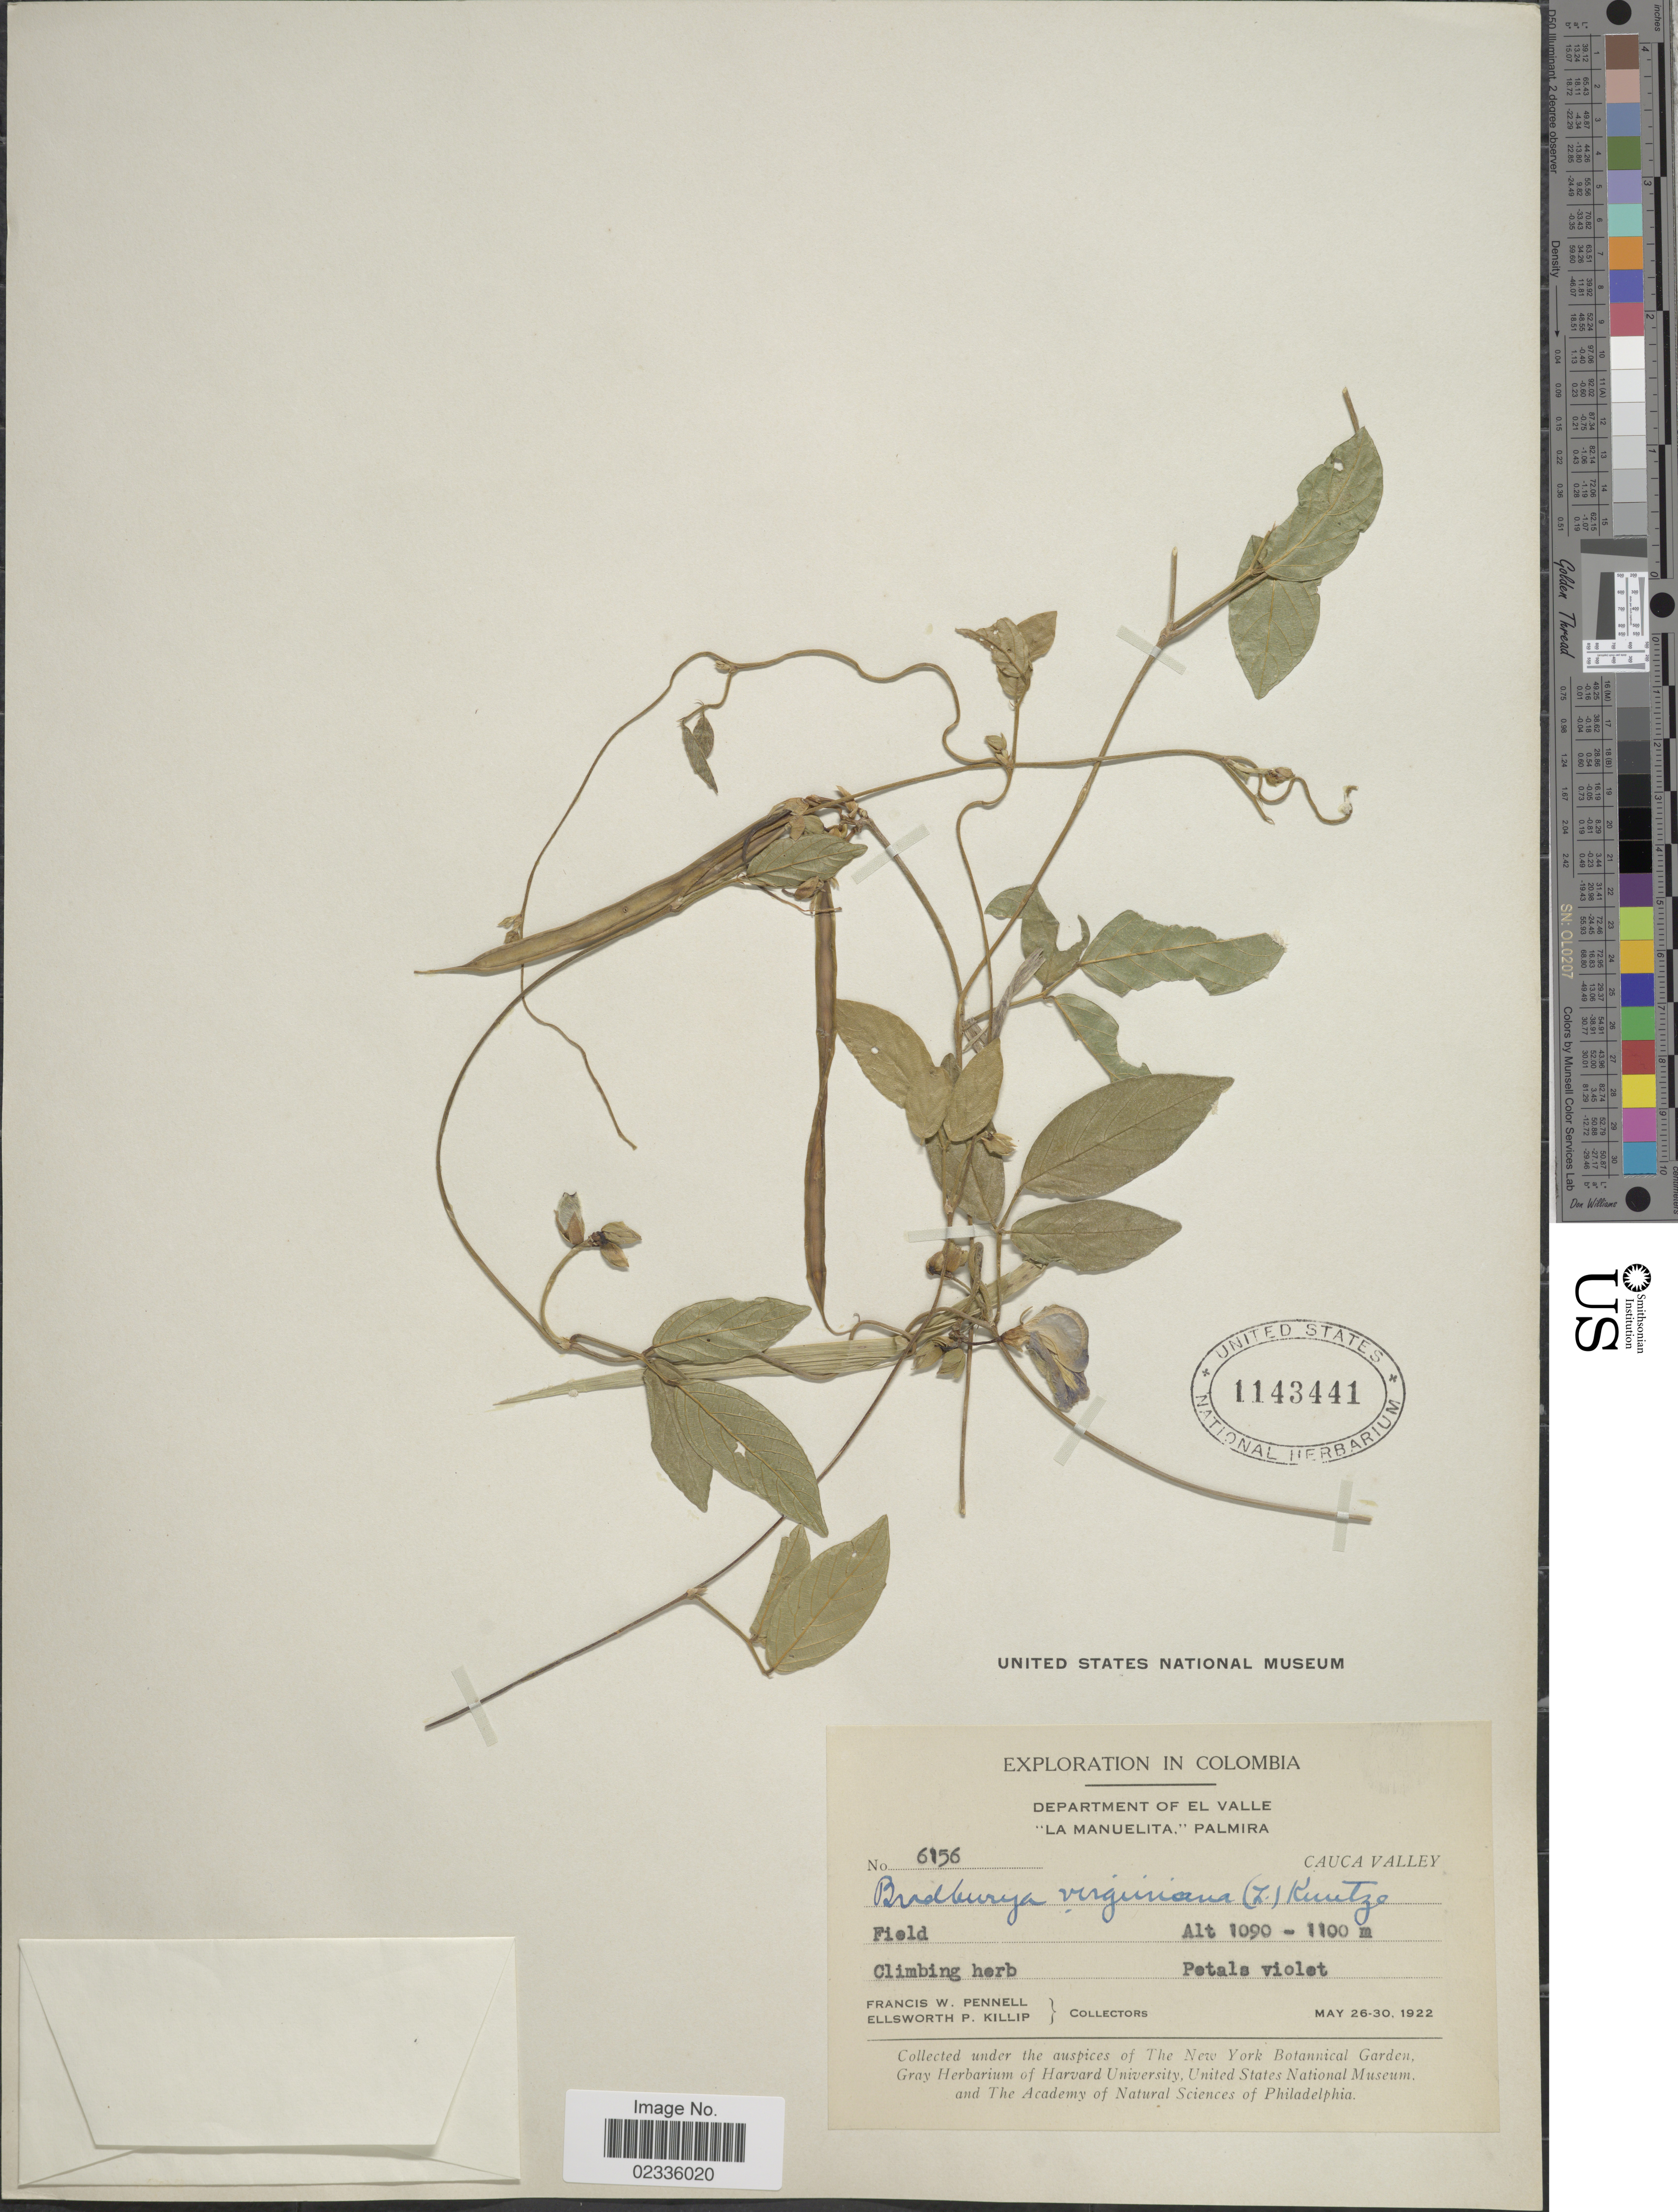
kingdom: Plantae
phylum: Tracheophyta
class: Magnoliopsida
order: Fabales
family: Fabaceae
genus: Centrosema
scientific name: Centrosema pubescens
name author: Benth.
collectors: F. W. Pennell & E. P. Killip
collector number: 6156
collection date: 1922-05-26/1922-05-30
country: Colombia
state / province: Valle del Cauca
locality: Department of El Valle "La Manuelita," Palmira. Cauca Valley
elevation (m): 1090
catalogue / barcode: US 1143441